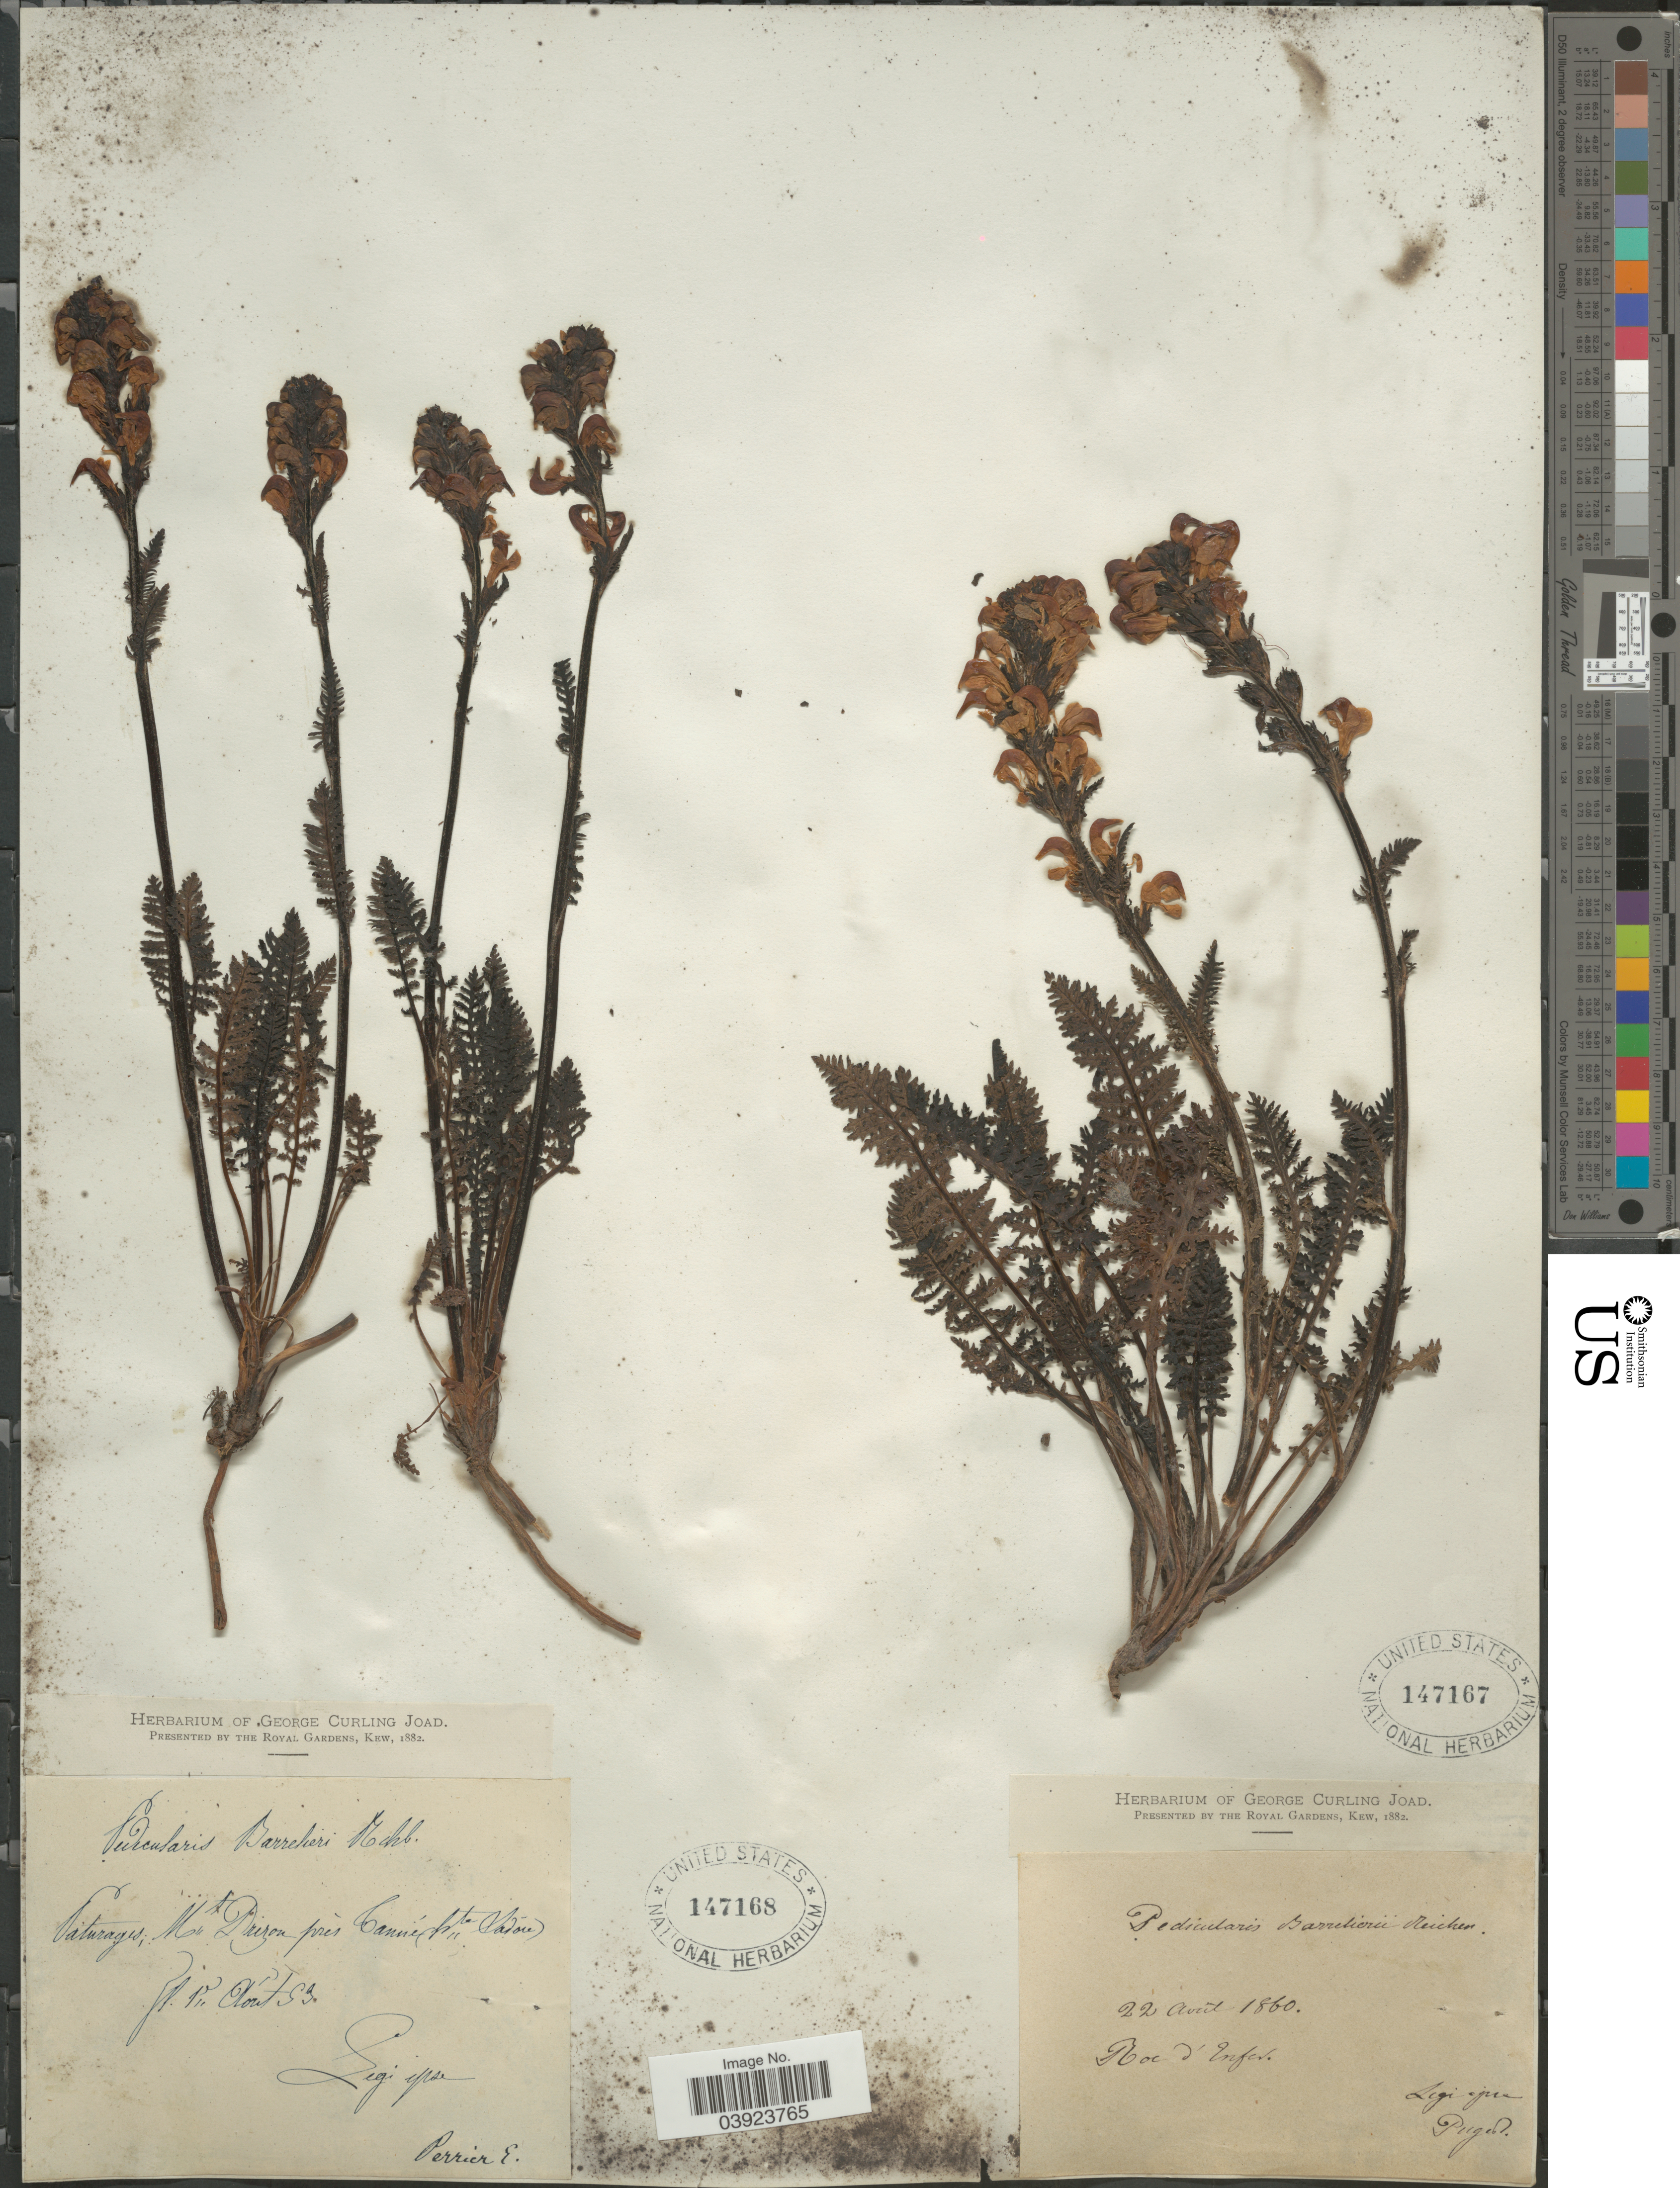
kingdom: Plantae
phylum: Tracheophyta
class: Magnoliopsida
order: Lamiales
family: Orobanchaceae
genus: Pedicularis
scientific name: Pedicularis barrelieri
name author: Rchb. f.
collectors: E. Perrier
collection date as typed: Transcribed d/m/y: /8/59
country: France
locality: Paturages, M Drizon prés Canné ( [illegible text] Vadoie).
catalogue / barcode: US 147168-2